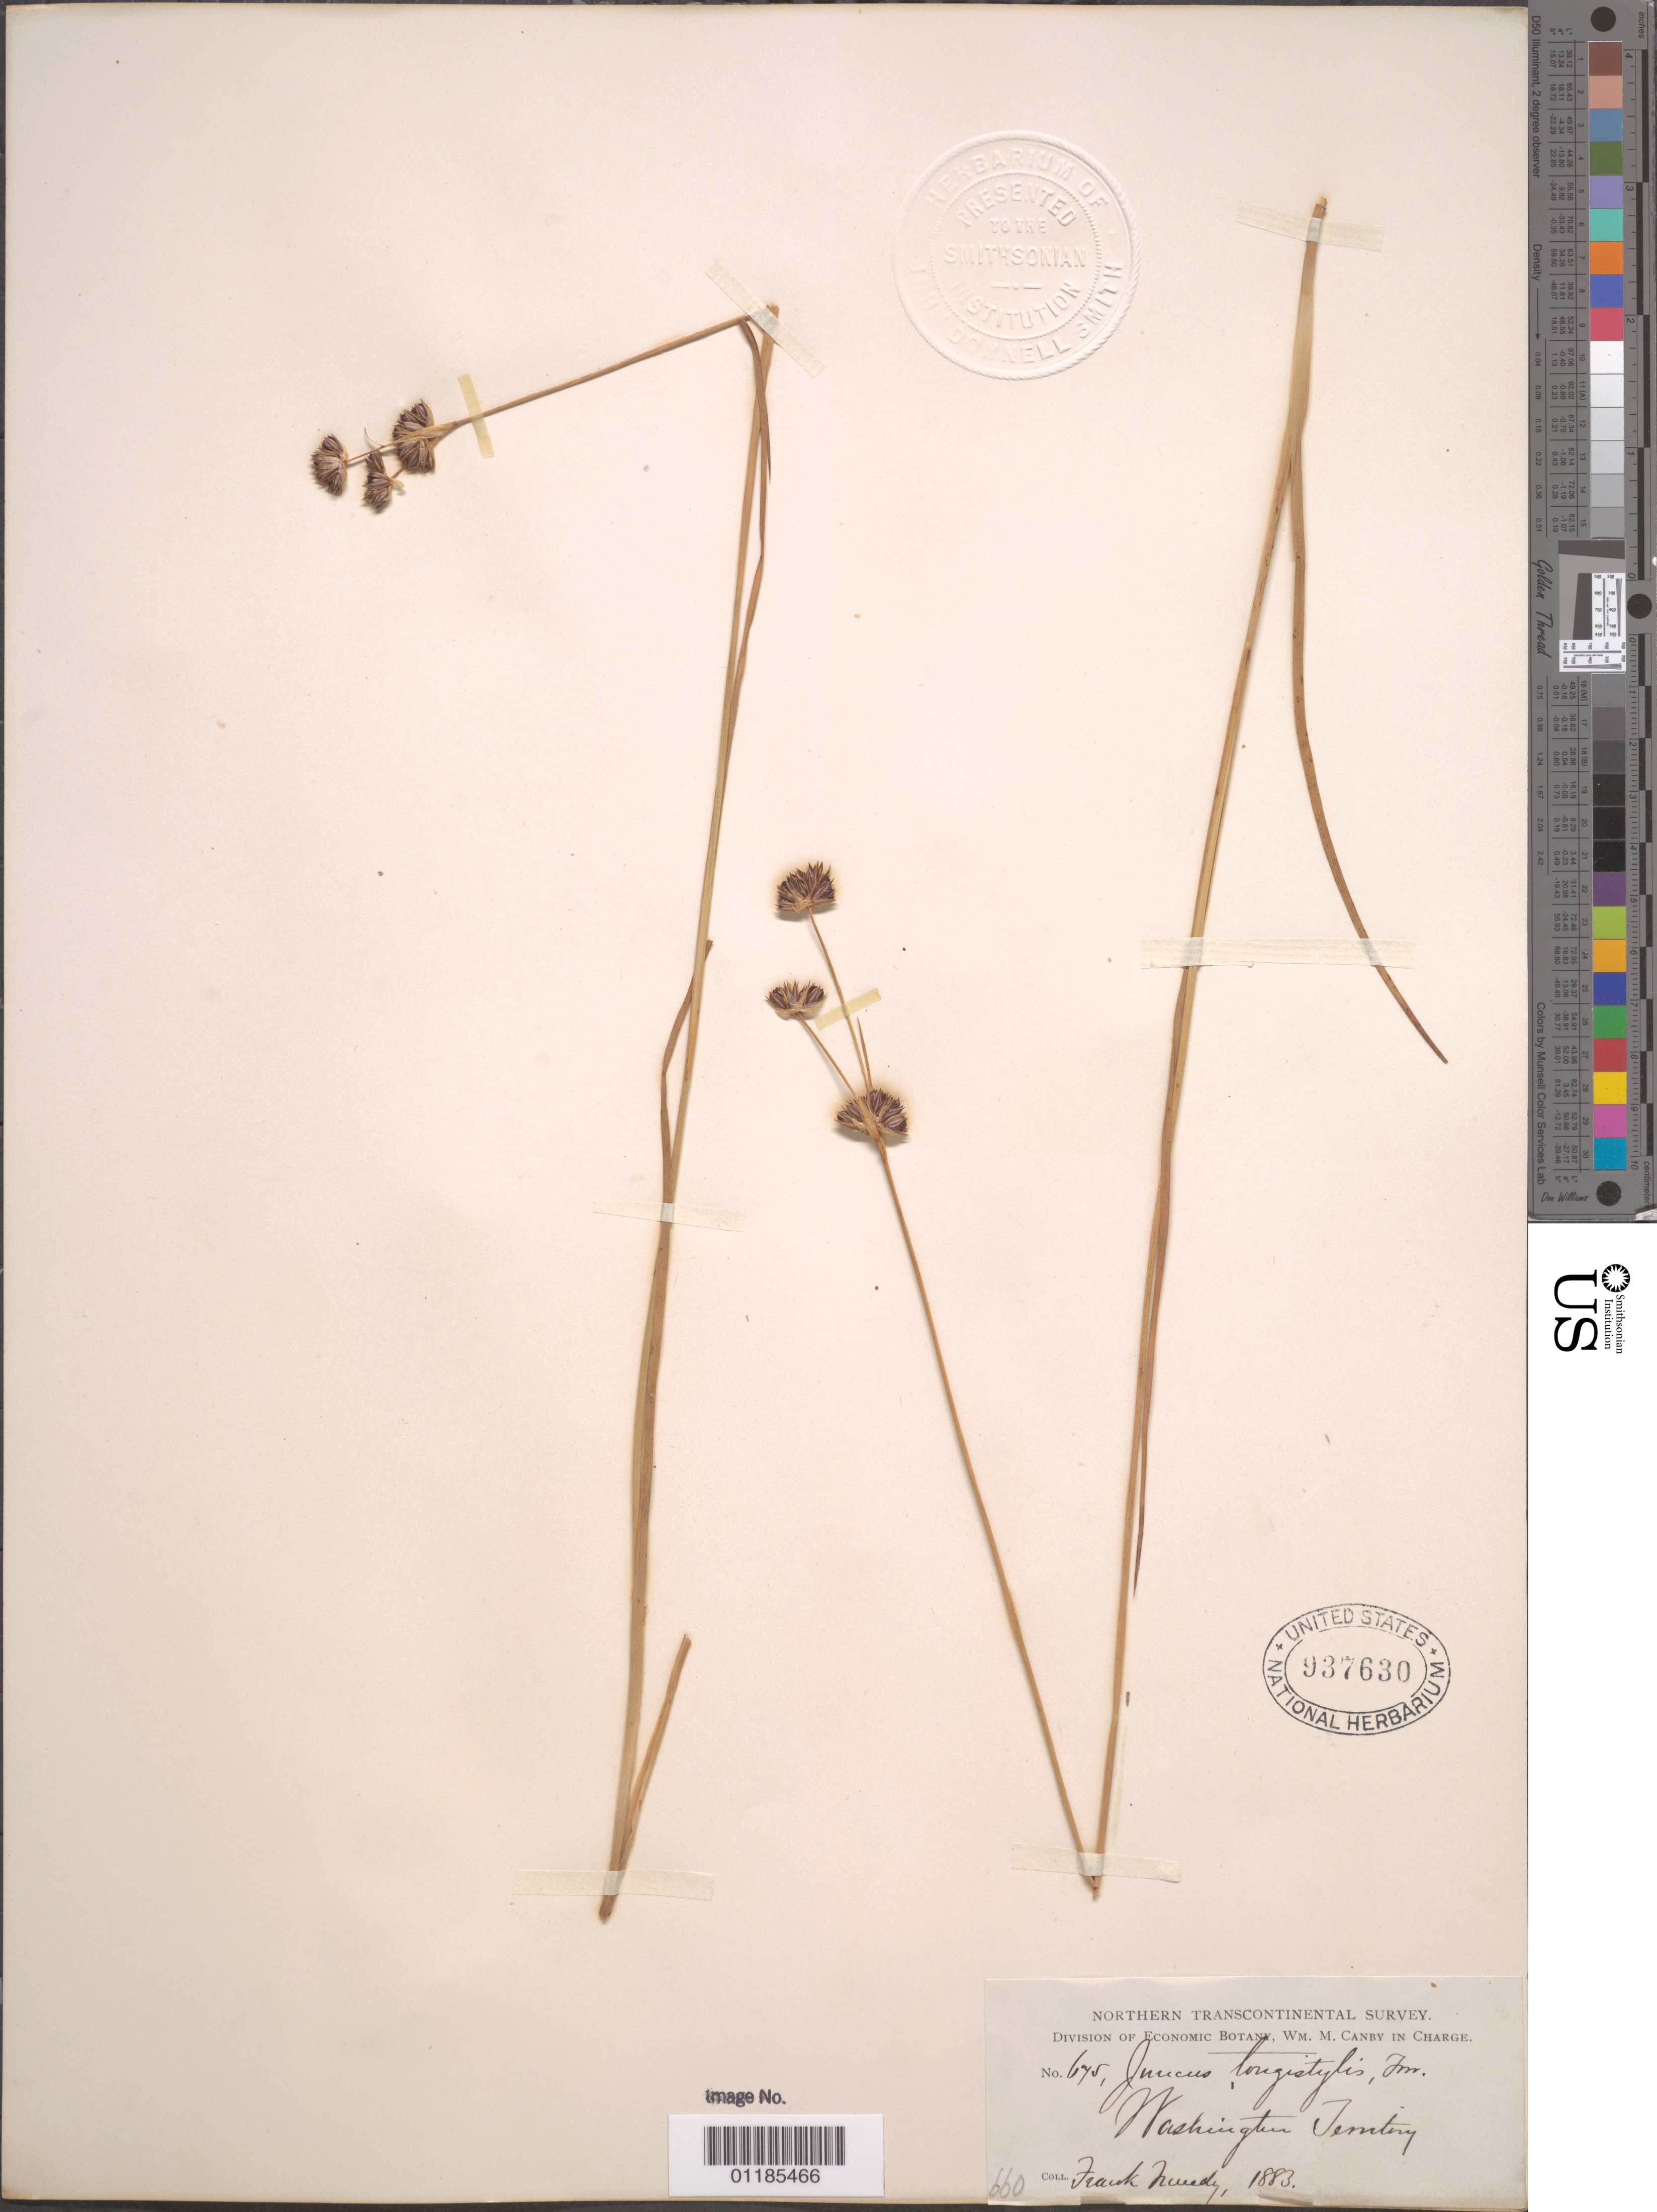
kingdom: Plantae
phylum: Tracheophyta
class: Liliopsida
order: Poales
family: Juncaceae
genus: Juncus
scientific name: Juncus longistylis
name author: Torr.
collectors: F. Tweedy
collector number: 675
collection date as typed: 1883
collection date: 1883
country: United States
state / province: Washington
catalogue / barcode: US 937630